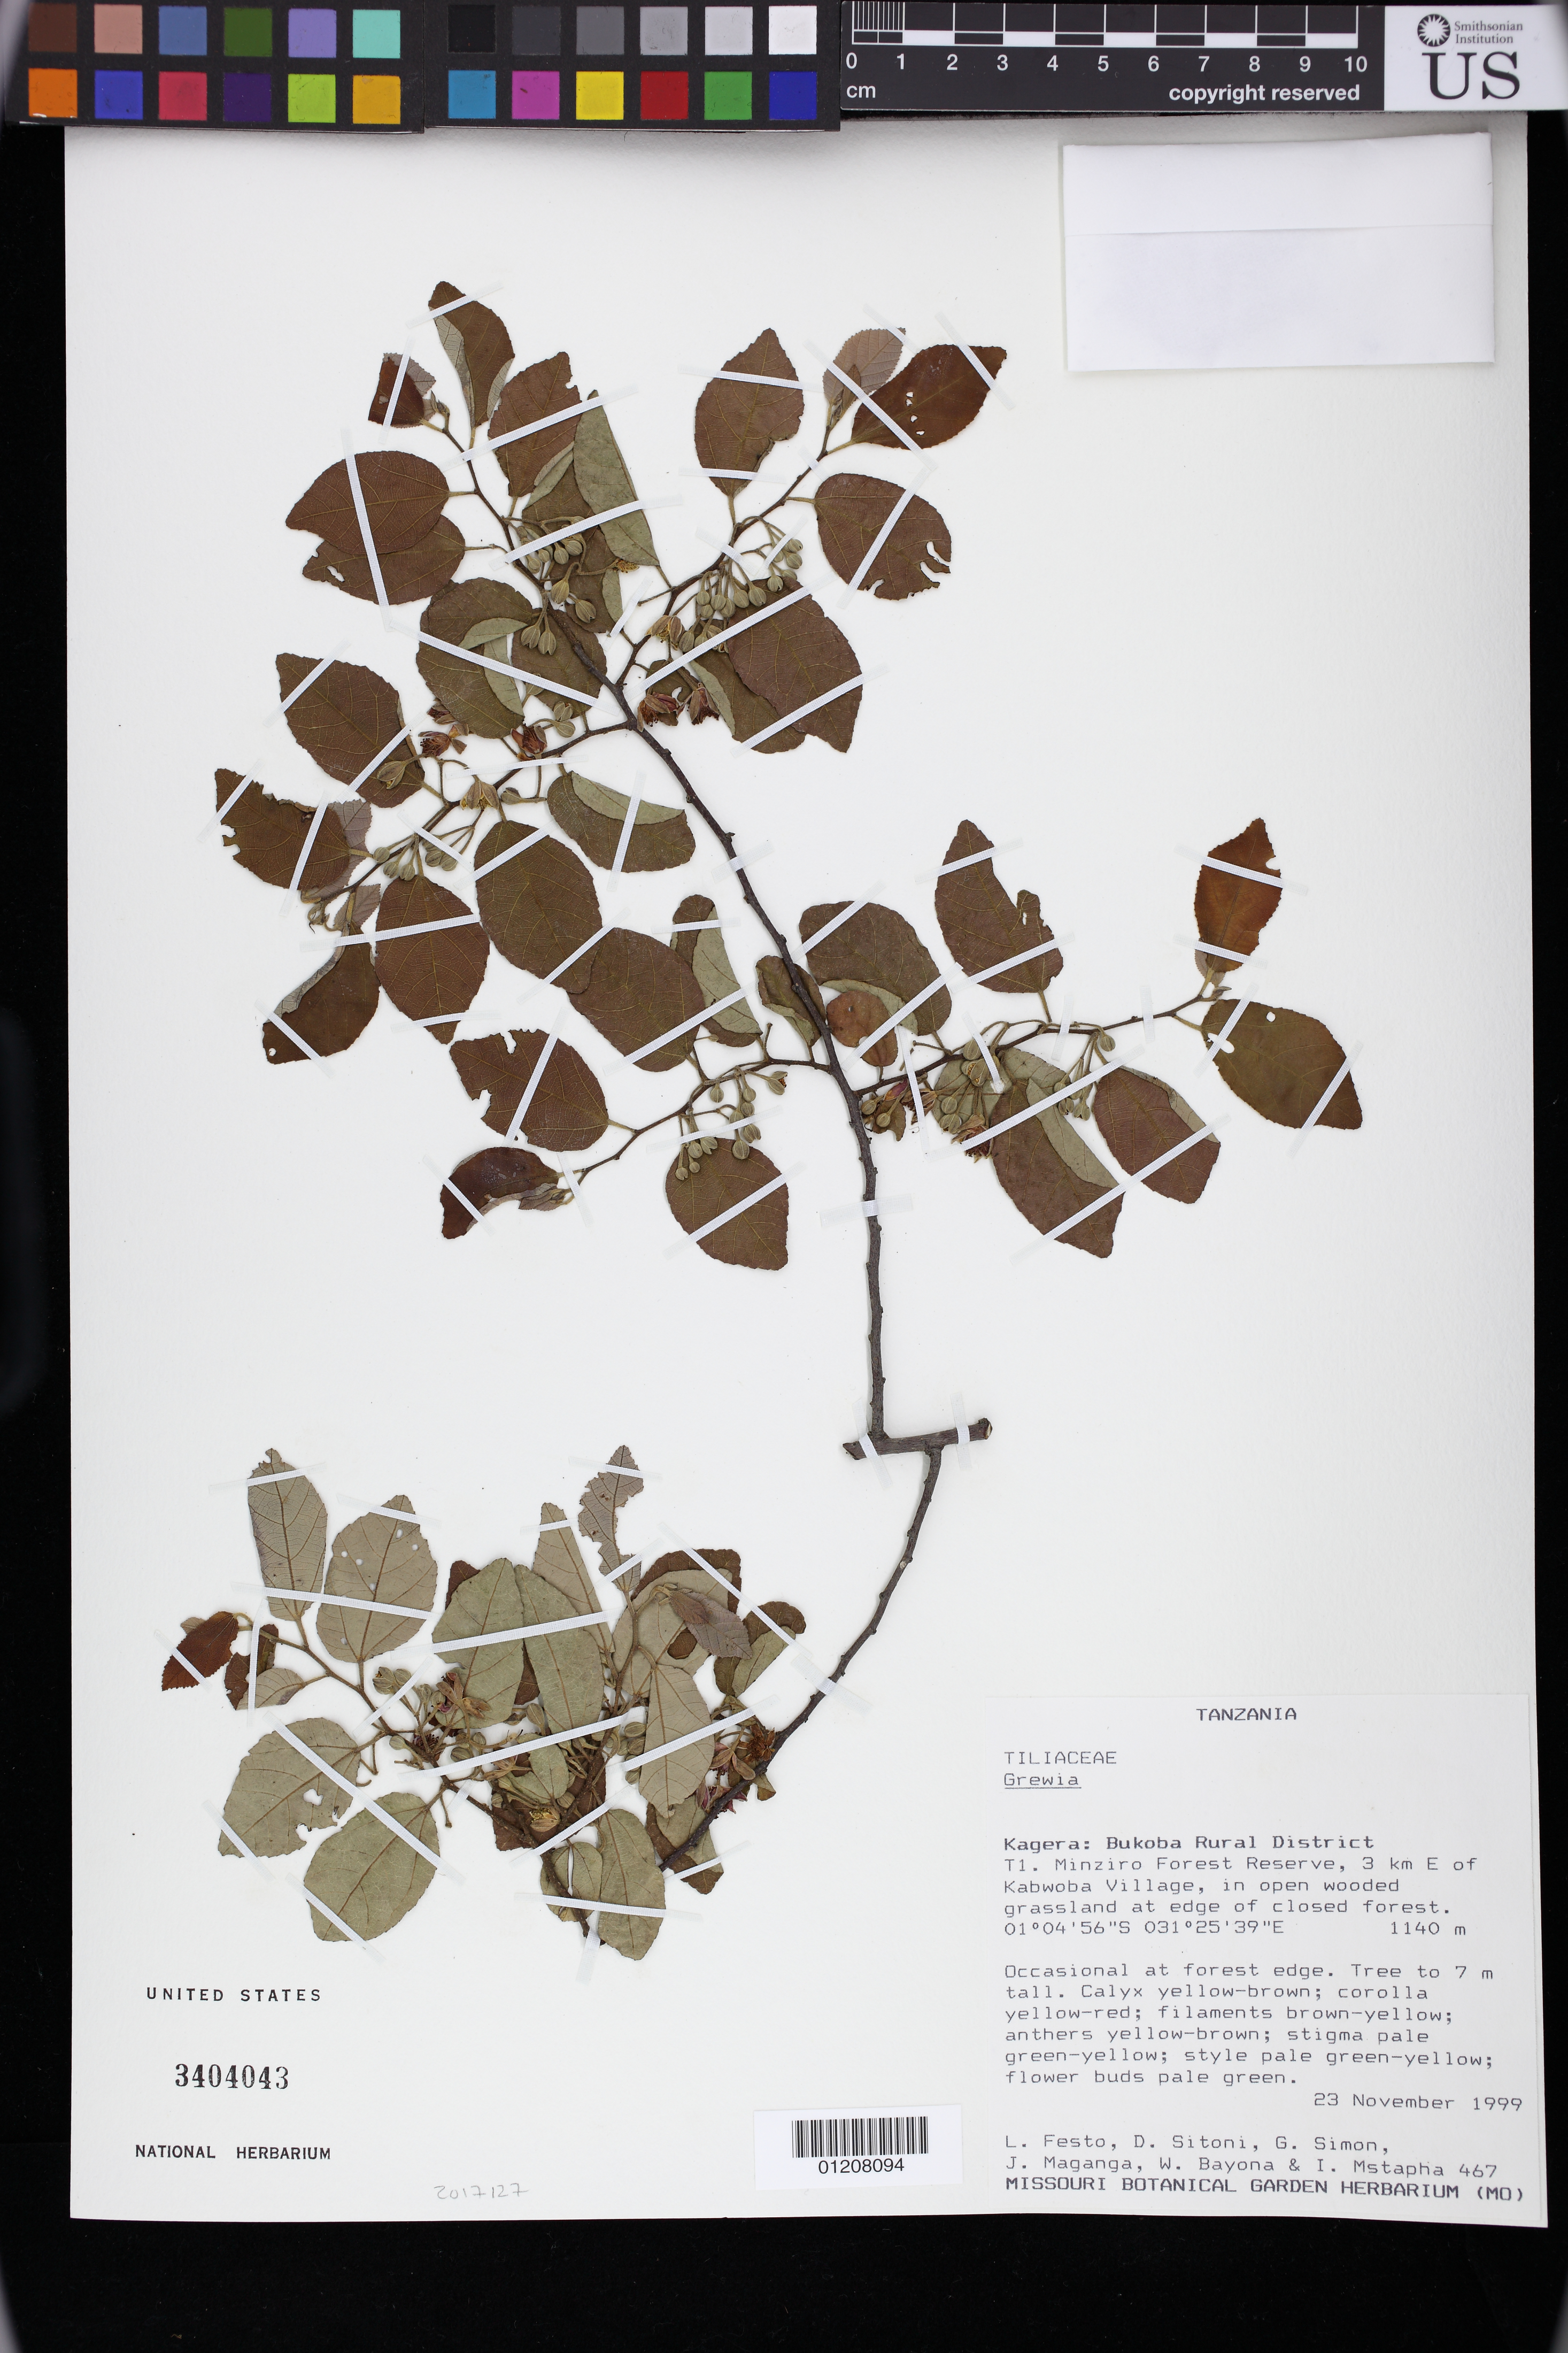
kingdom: Plantae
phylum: Tracheophyta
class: Magnoliopsida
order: Malvales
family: Malvaceae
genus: Grewia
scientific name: Grewia sp.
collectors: L. Festo, D. Sitoni, G. Simon, J. Maganga, W. Bayona & S. Mstapha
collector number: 467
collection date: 1999-11-23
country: Tanzania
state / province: Kagera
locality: Bakoba Rural District. T1. Minziro Forest Reserve, 3 km E of Kabwoba Village, in open wooded grassland at edge of closed forest.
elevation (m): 1140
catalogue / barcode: US 3404043